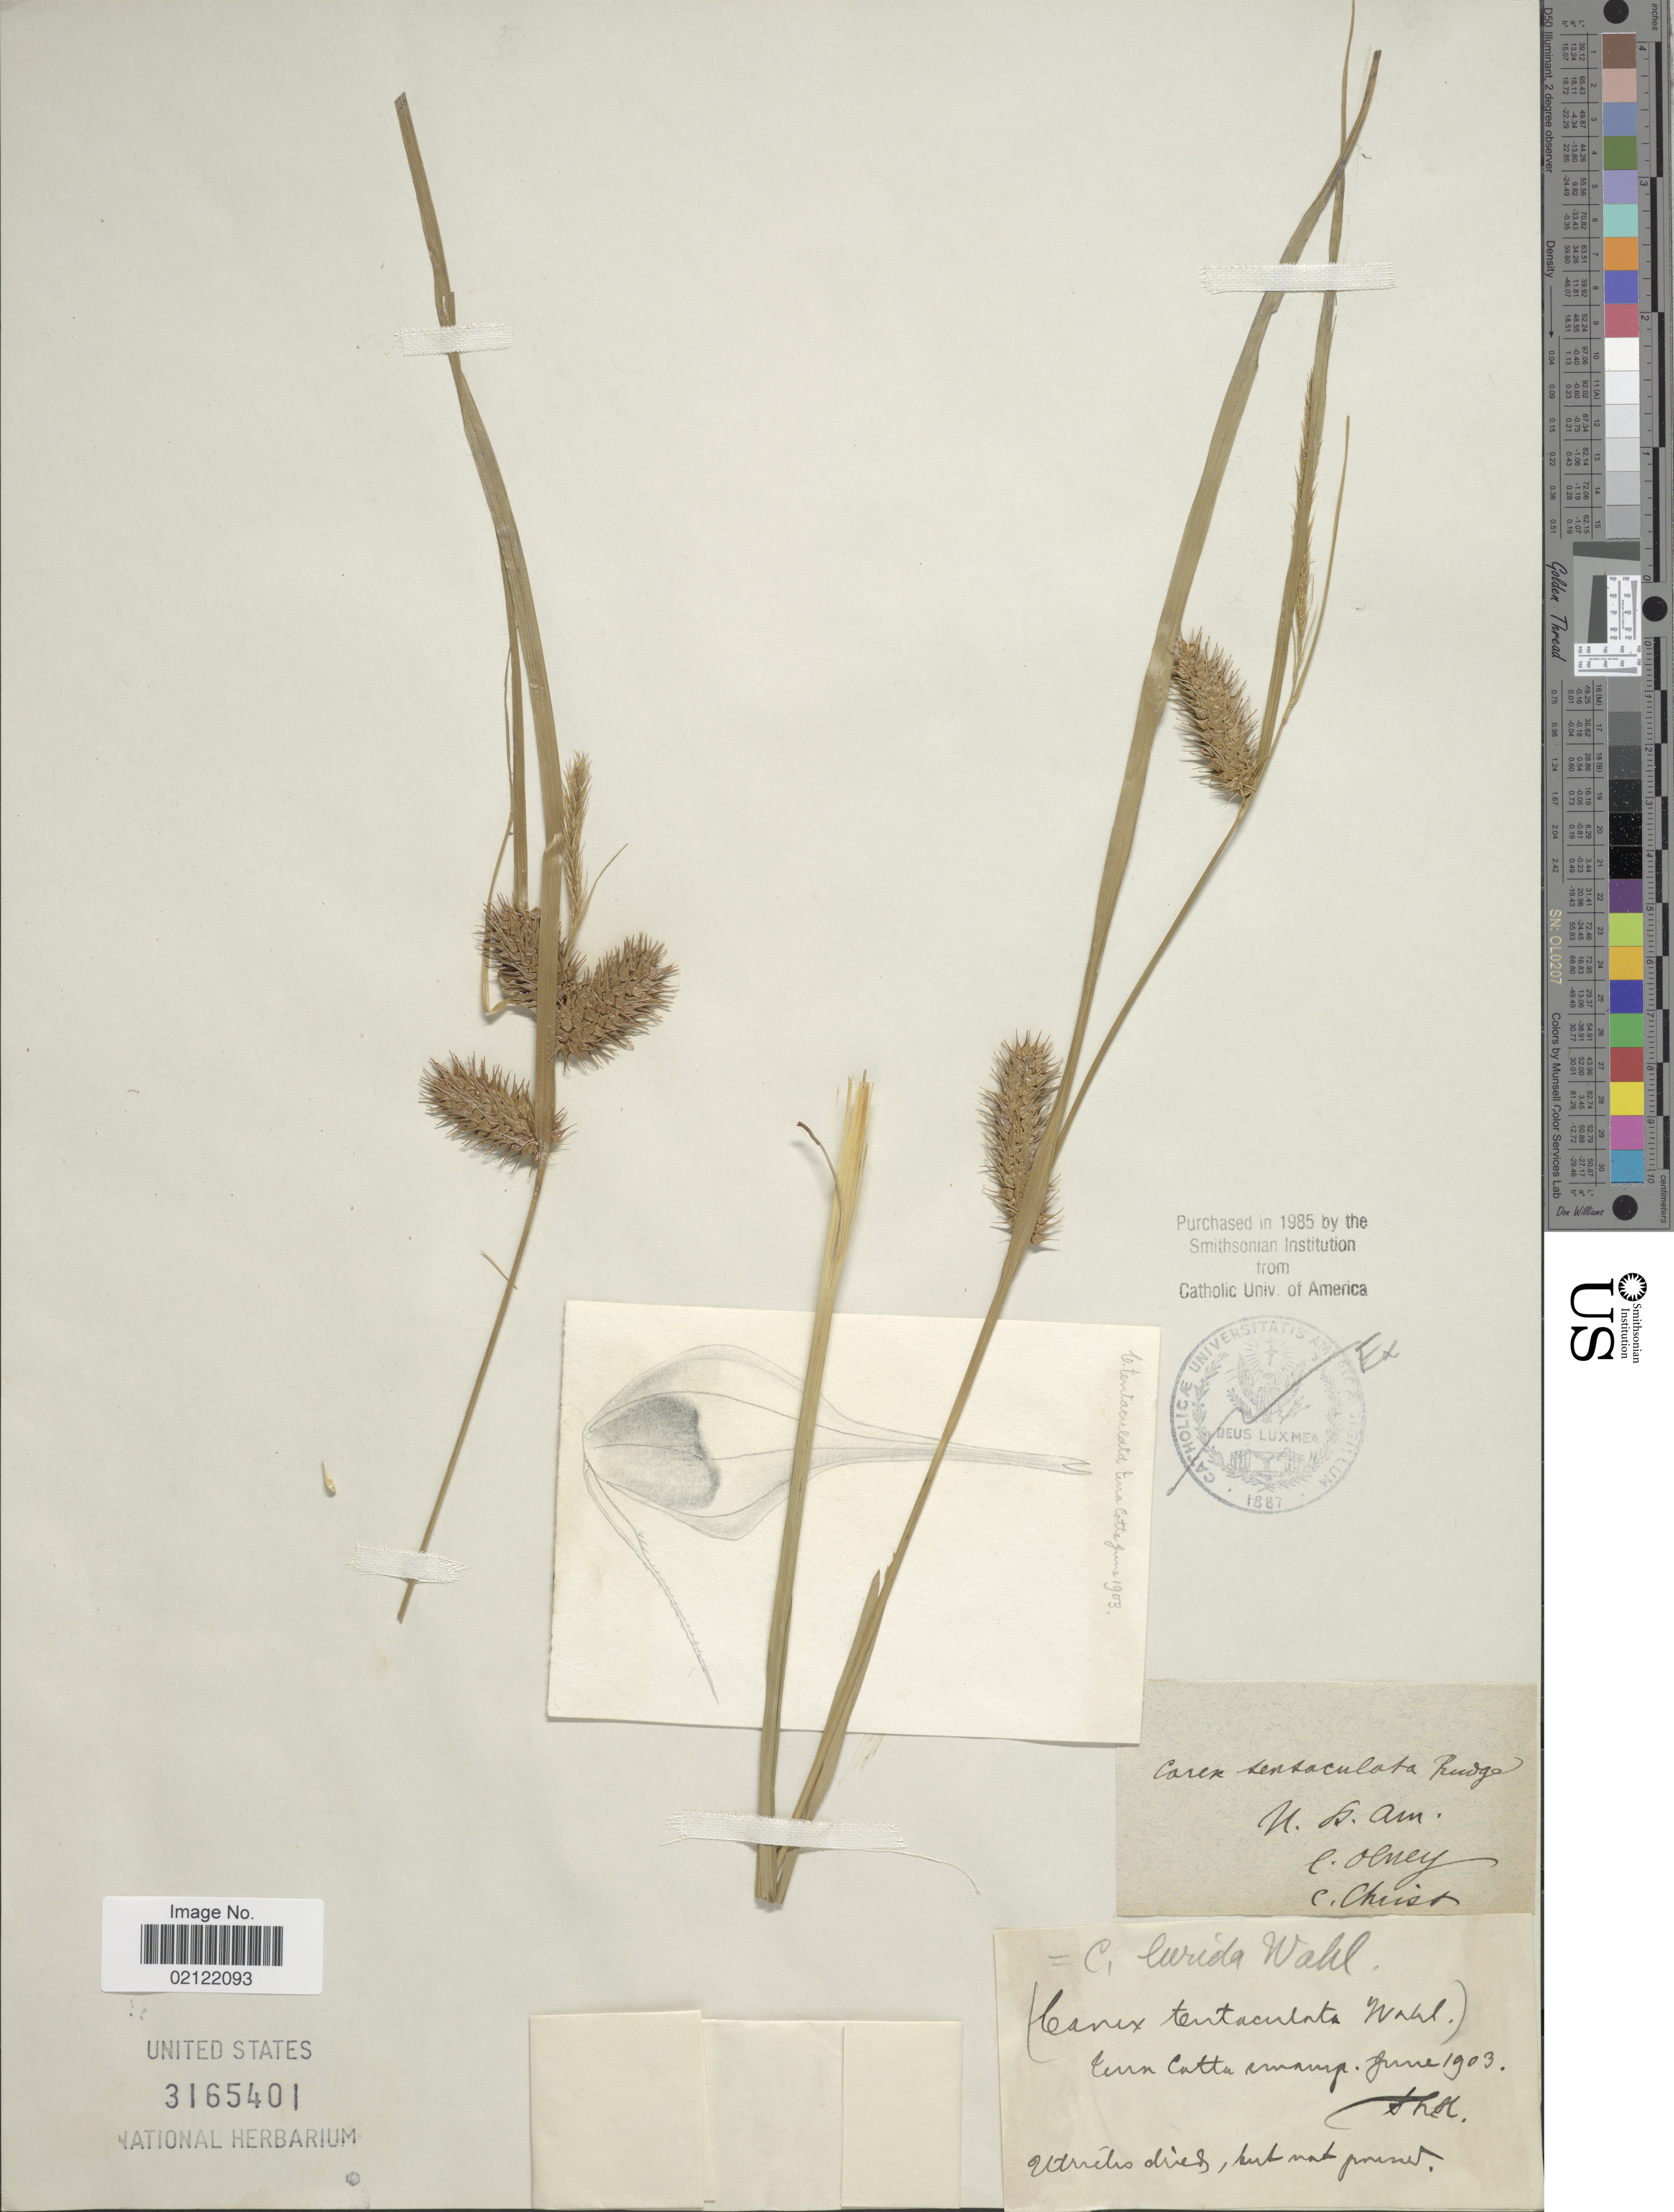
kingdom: Plantae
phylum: Tracheophyta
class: Liliopsida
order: Poales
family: Cyperaceae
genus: Carex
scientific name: Carex lurida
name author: Wahlenb.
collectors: Olney & Christ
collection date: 1903-06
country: United States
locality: Terra Cotta swamp.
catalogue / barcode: US 3165401